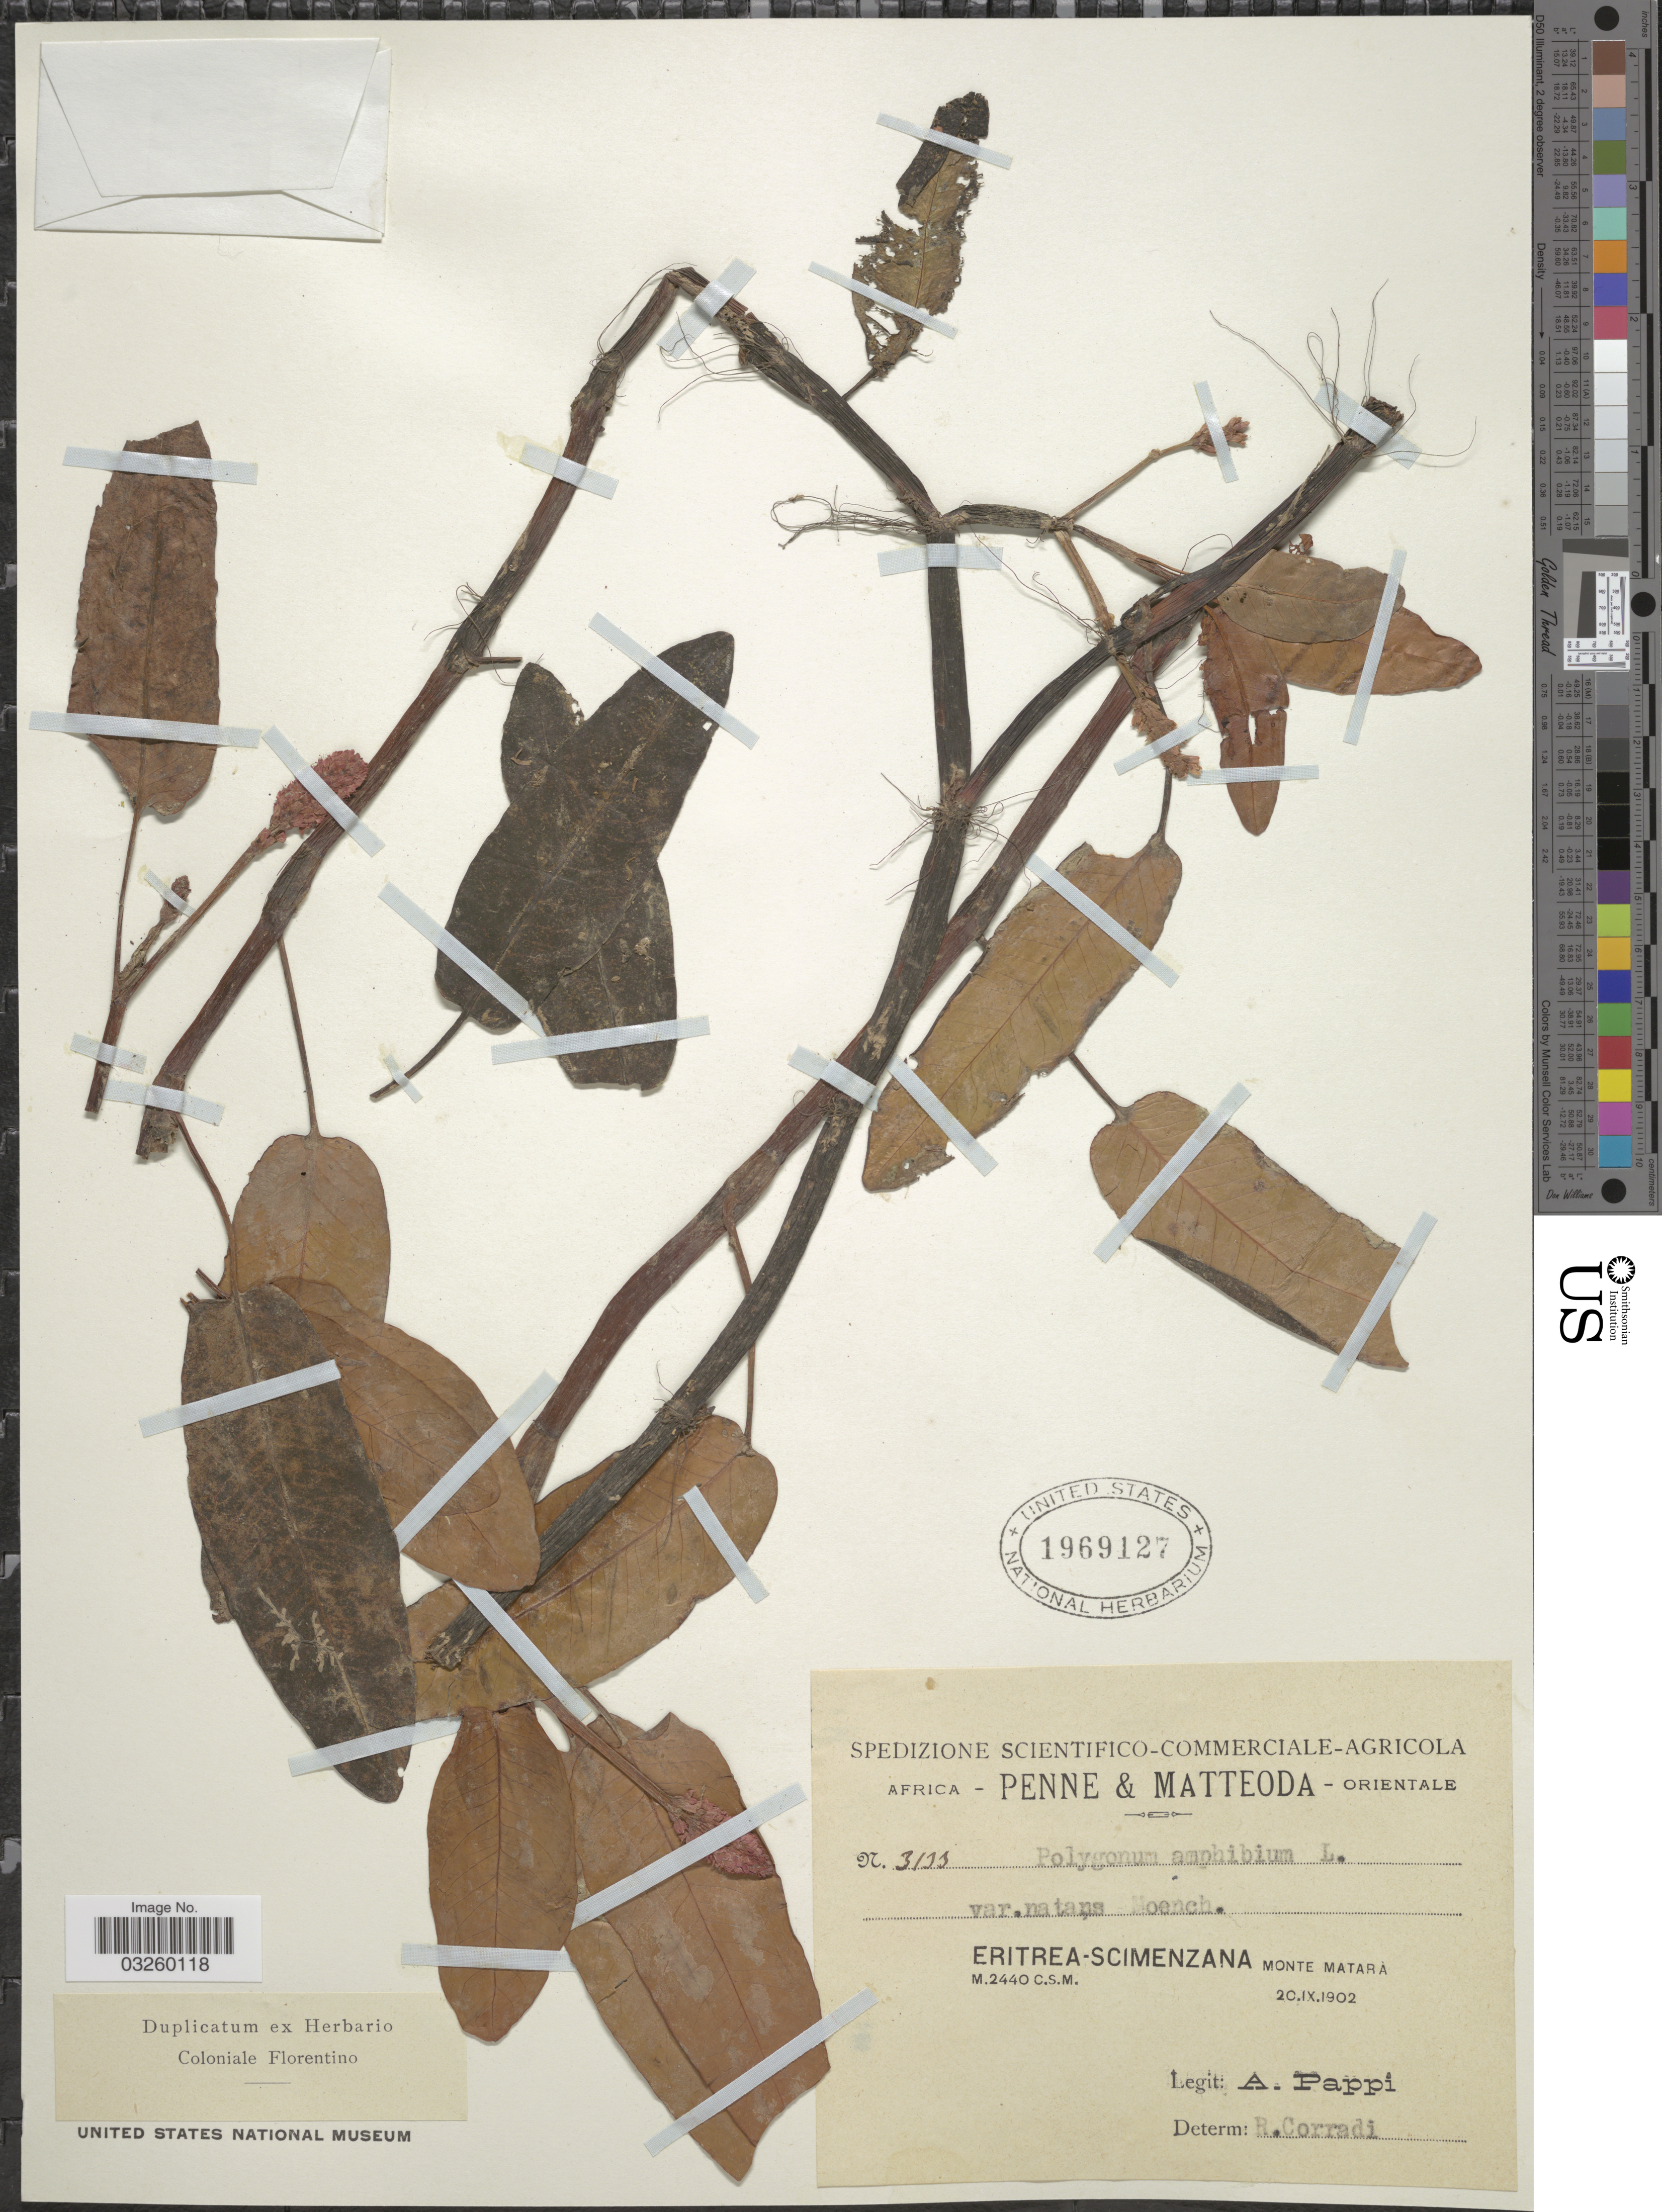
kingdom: Plantae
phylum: Tracheophyta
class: Magnoliopsida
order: Caryophyllales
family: Polygonaceae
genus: Polygonum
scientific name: Polygonum amphibium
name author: L.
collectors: A. Pappi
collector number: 3133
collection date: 1902-09-20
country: Eritrea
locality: Africa Orientale. Eritrea-Scimenzana Monte Matara.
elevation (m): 2440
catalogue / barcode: US 1969127